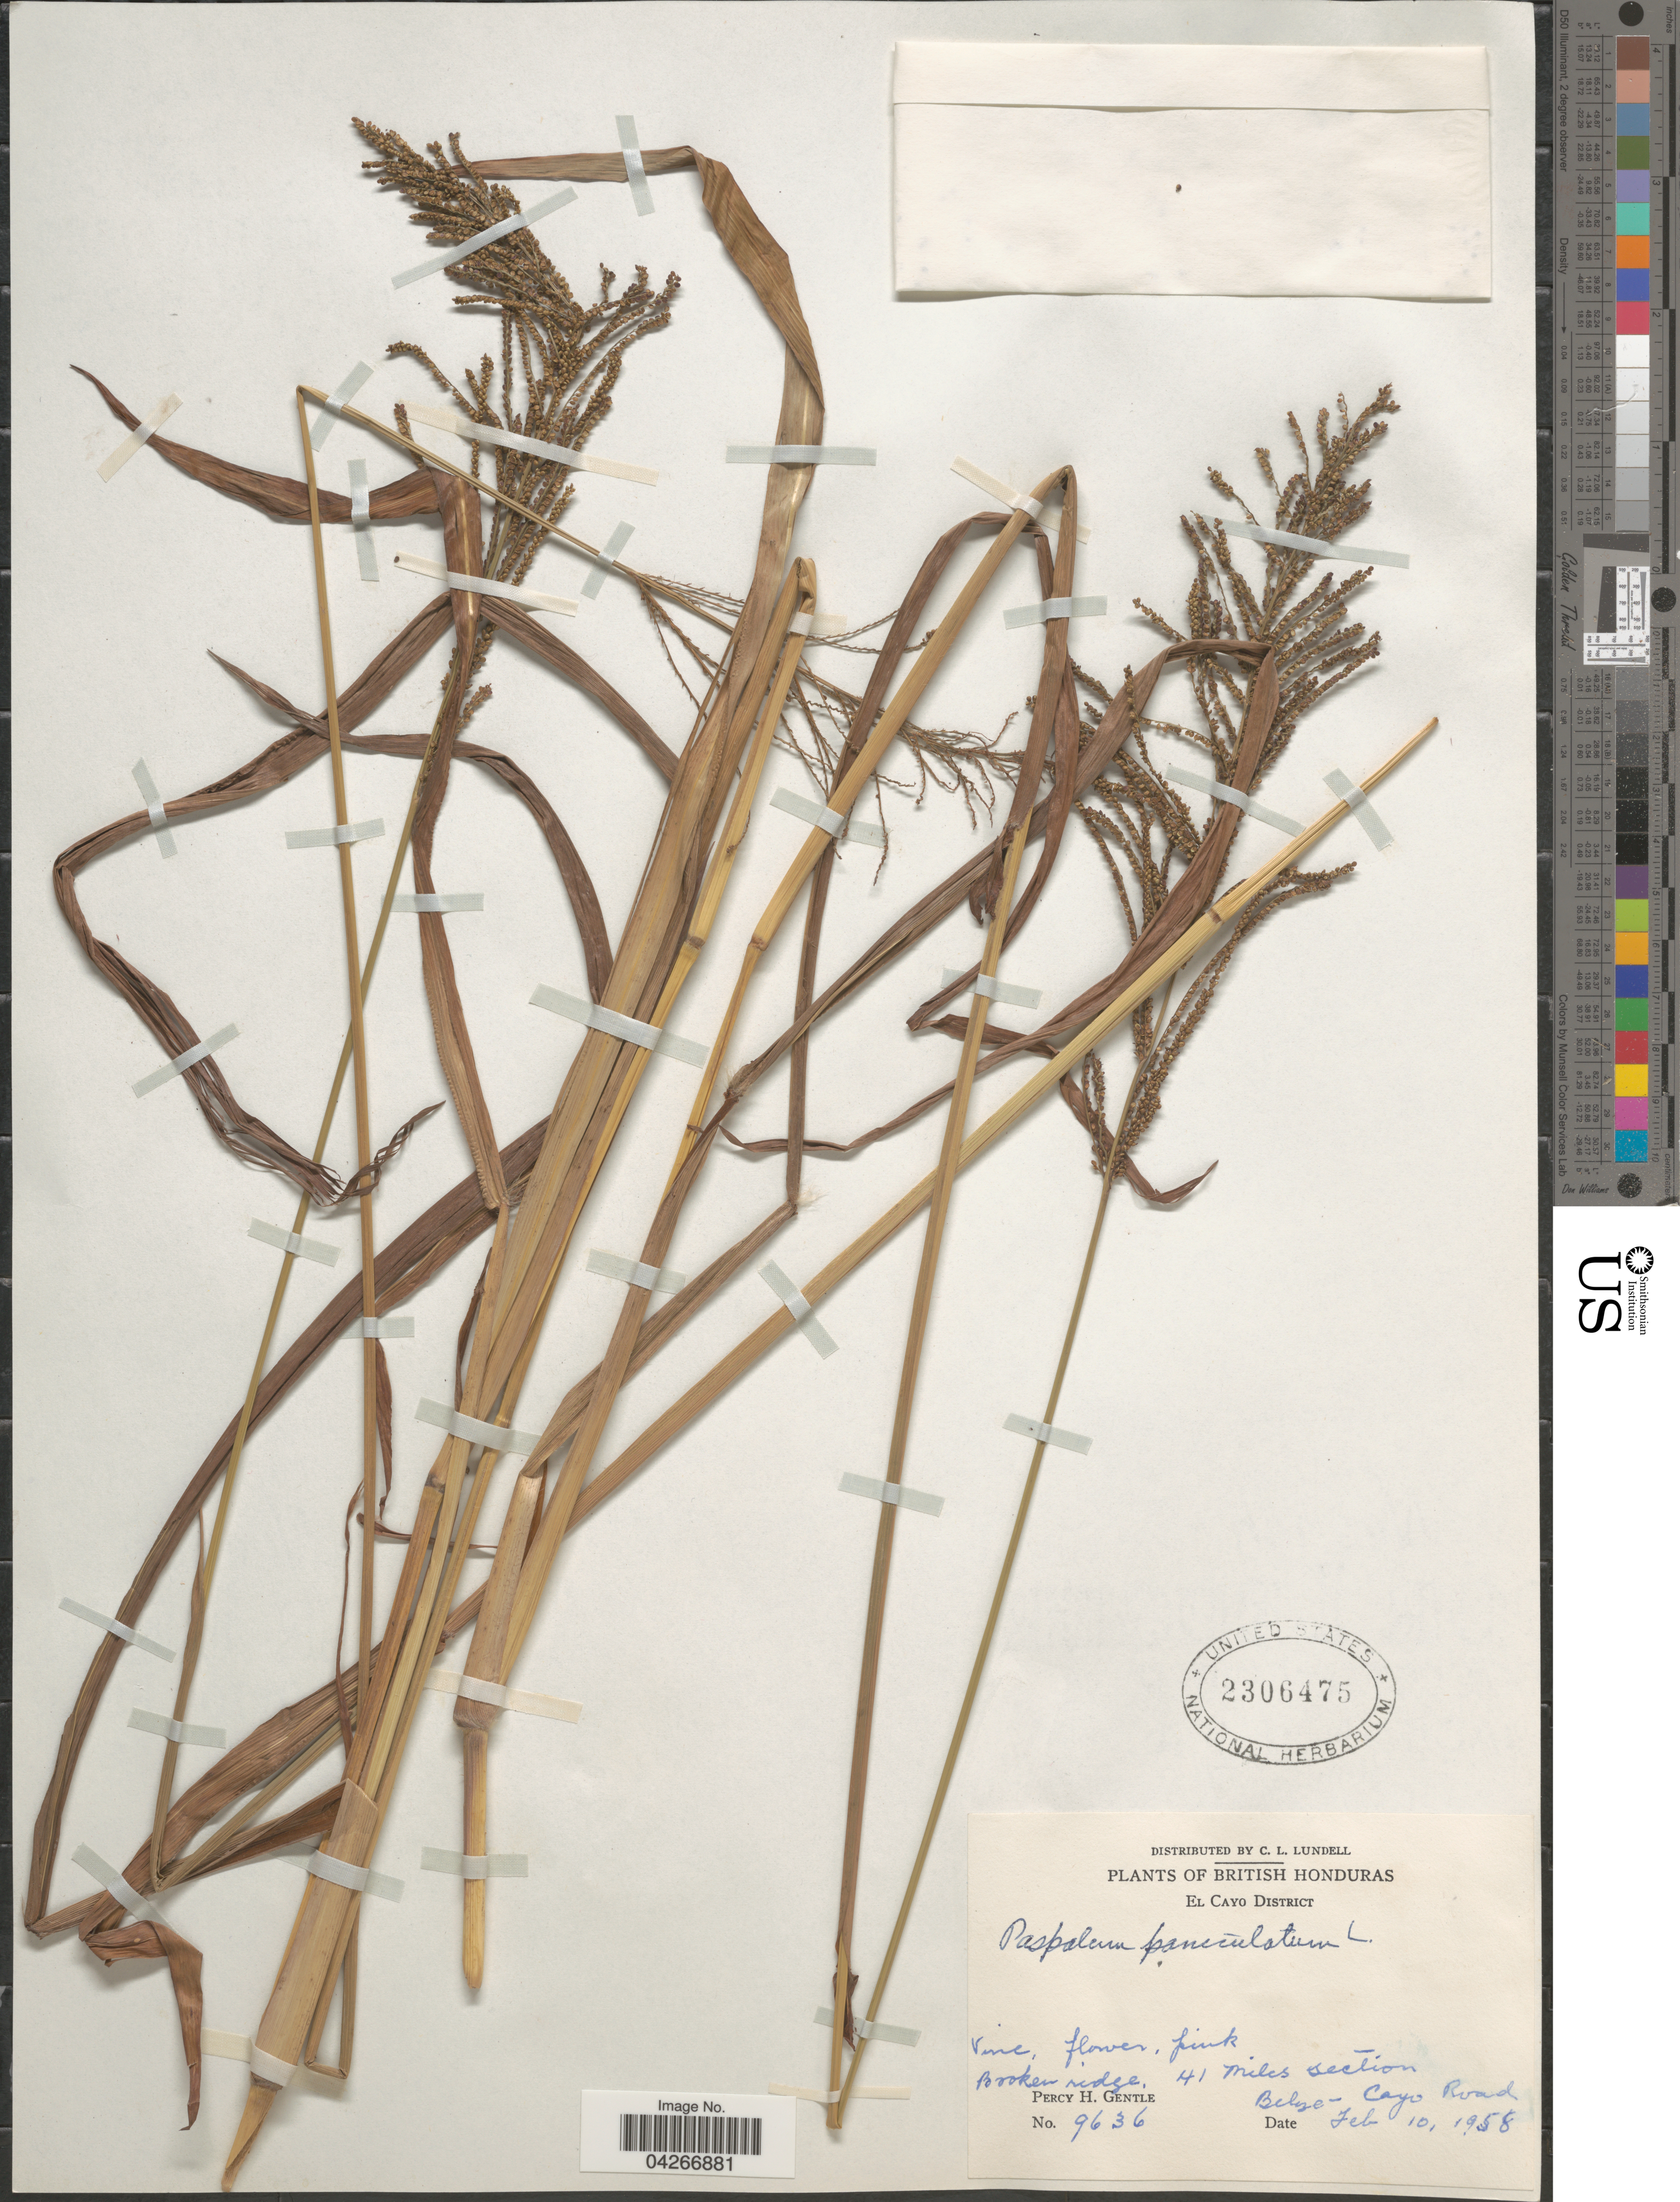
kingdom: Plantae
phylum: Tracheophyta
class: Liliopsida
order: Poales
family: Poaceae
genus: Paspalum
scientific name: Paspalum paniculatum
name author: L.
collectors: P. H. Gentle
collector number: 9636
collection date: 1958-02-10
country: Belize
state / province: Cayo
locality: British Honduras. El Cayo District. Broken ridge, 41 miles section. Belize-Cayo Road.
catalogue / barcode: US 2306475